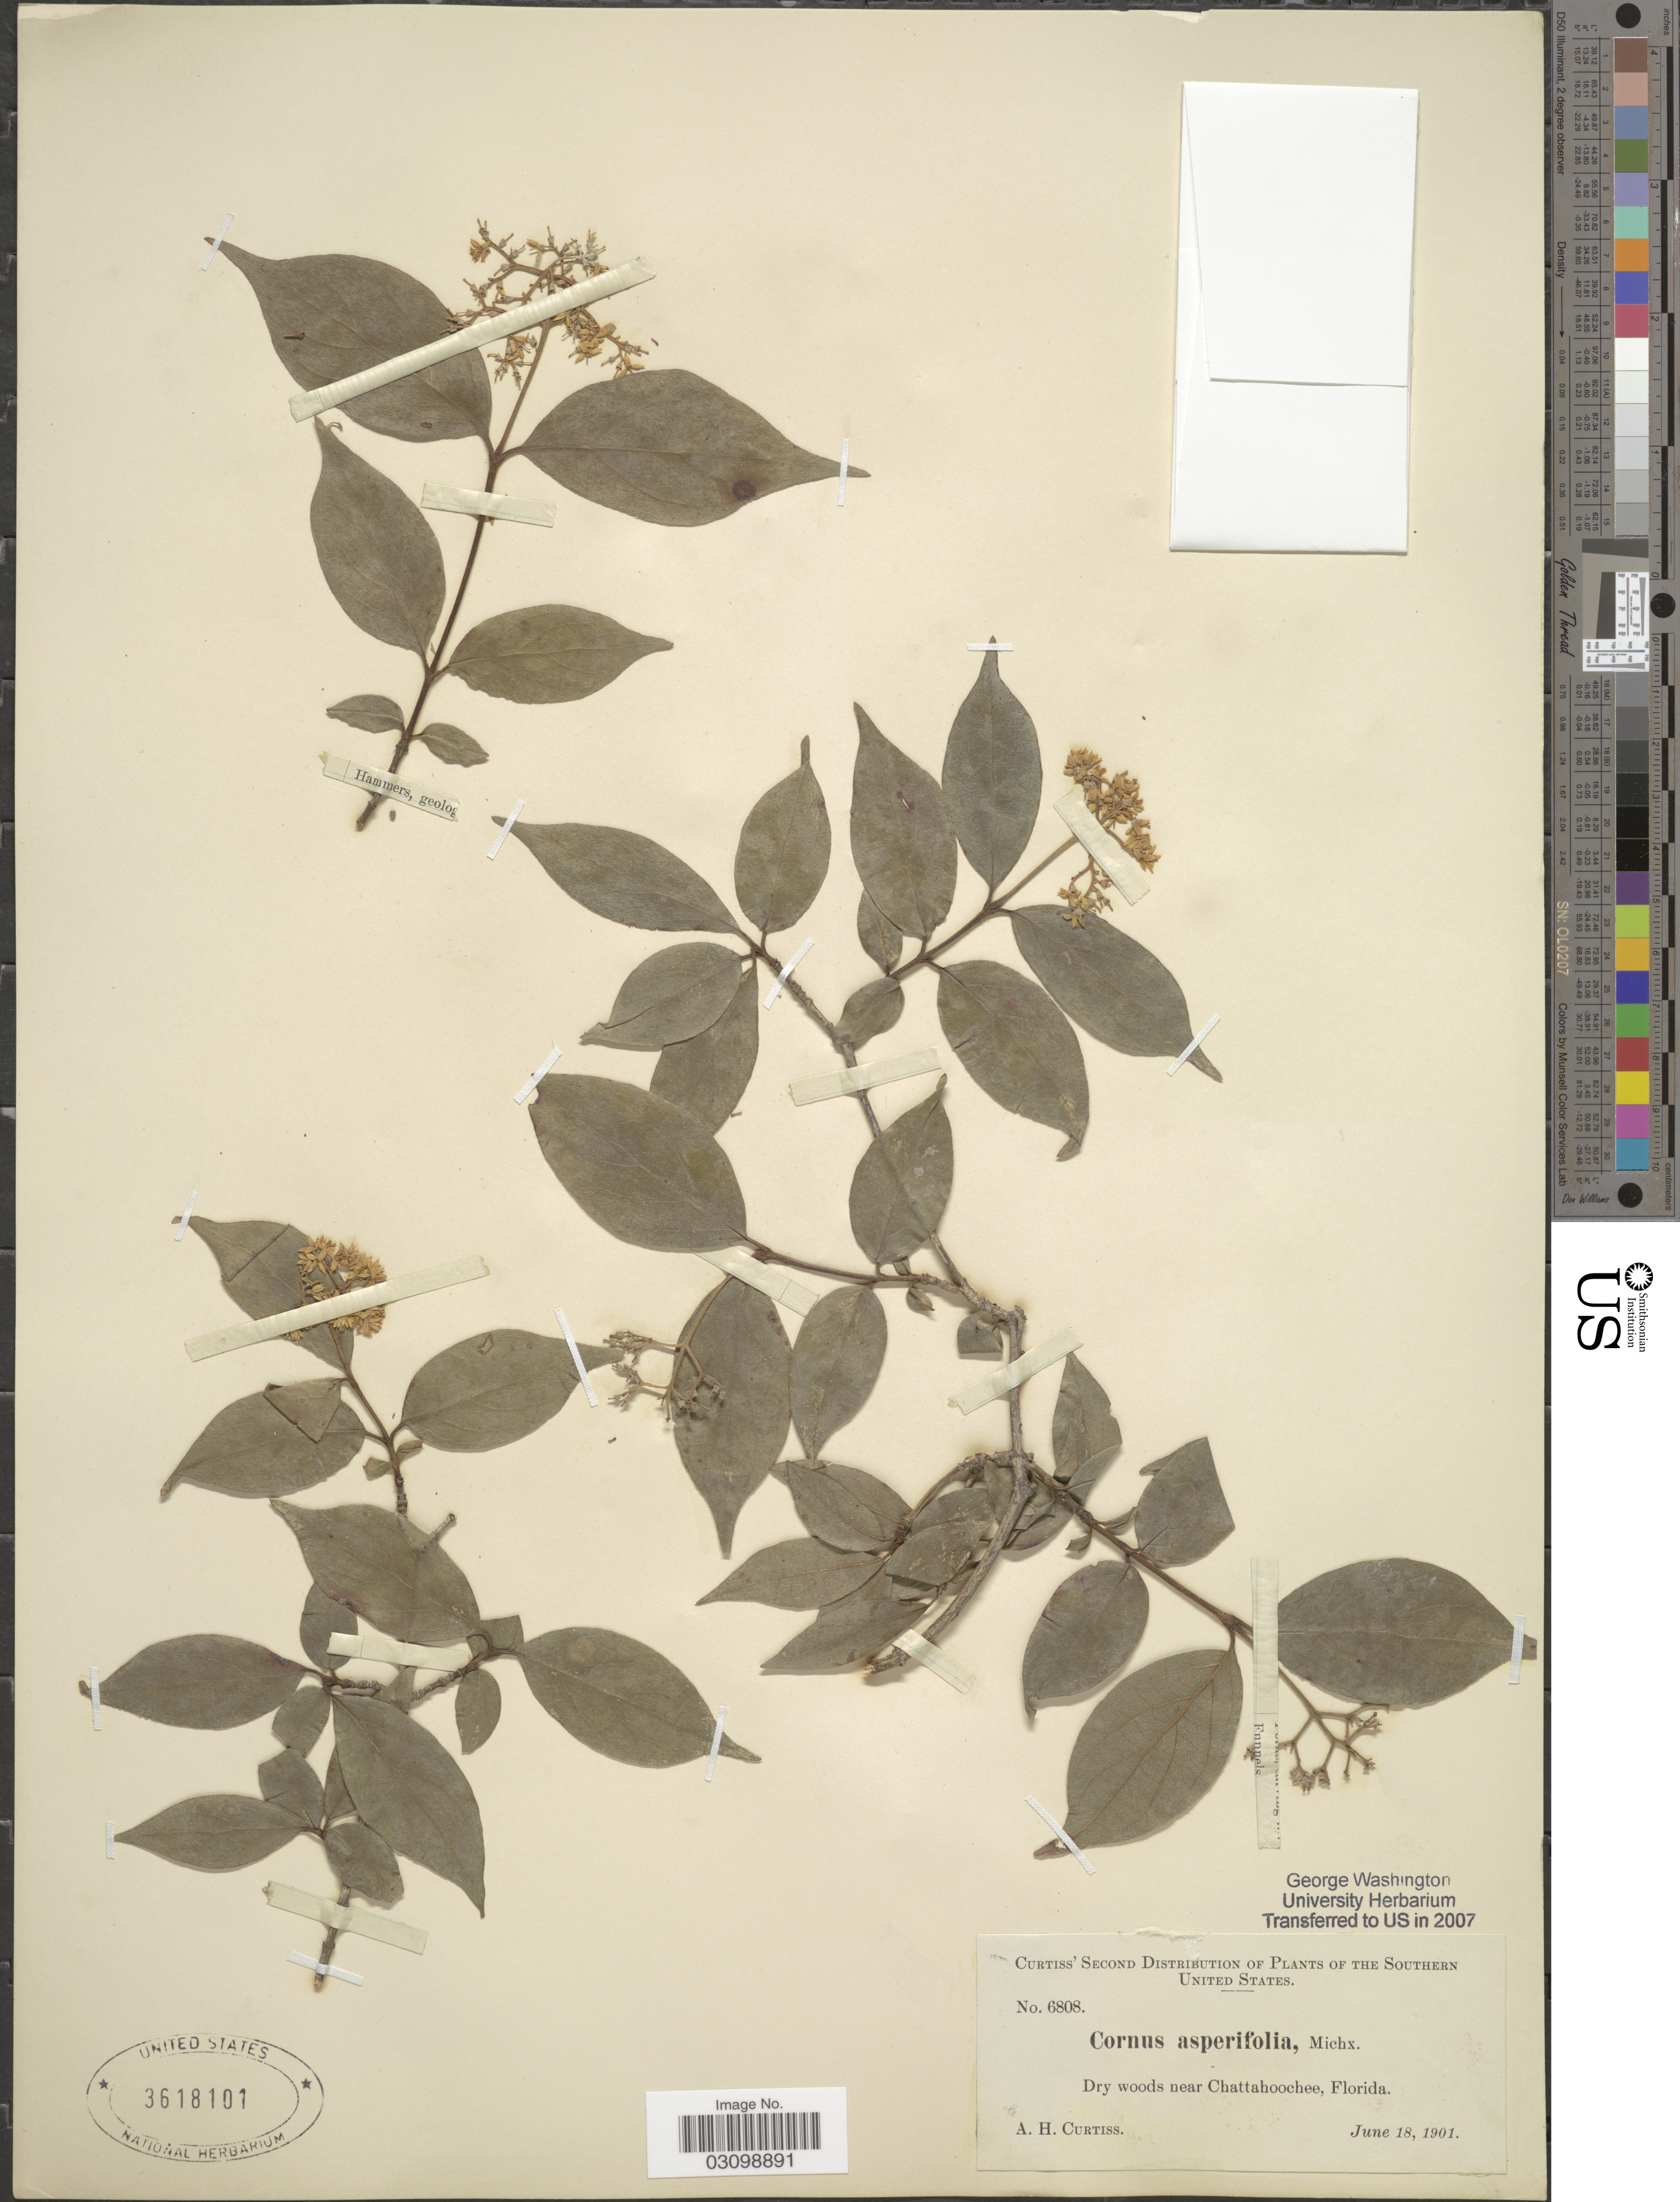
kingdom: Plantae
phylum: Tracheophyta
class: Magnoliopsida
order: Cornales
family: Cornaceae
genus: Cornus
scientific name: Cornus asperifolia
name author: Michx.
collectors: A. H. Curtiss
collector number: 6808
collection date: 1901-06-18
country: United States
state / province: Florida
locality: The Southern United States, Dry woods near Chattahoochee.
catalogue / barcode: US 3618101